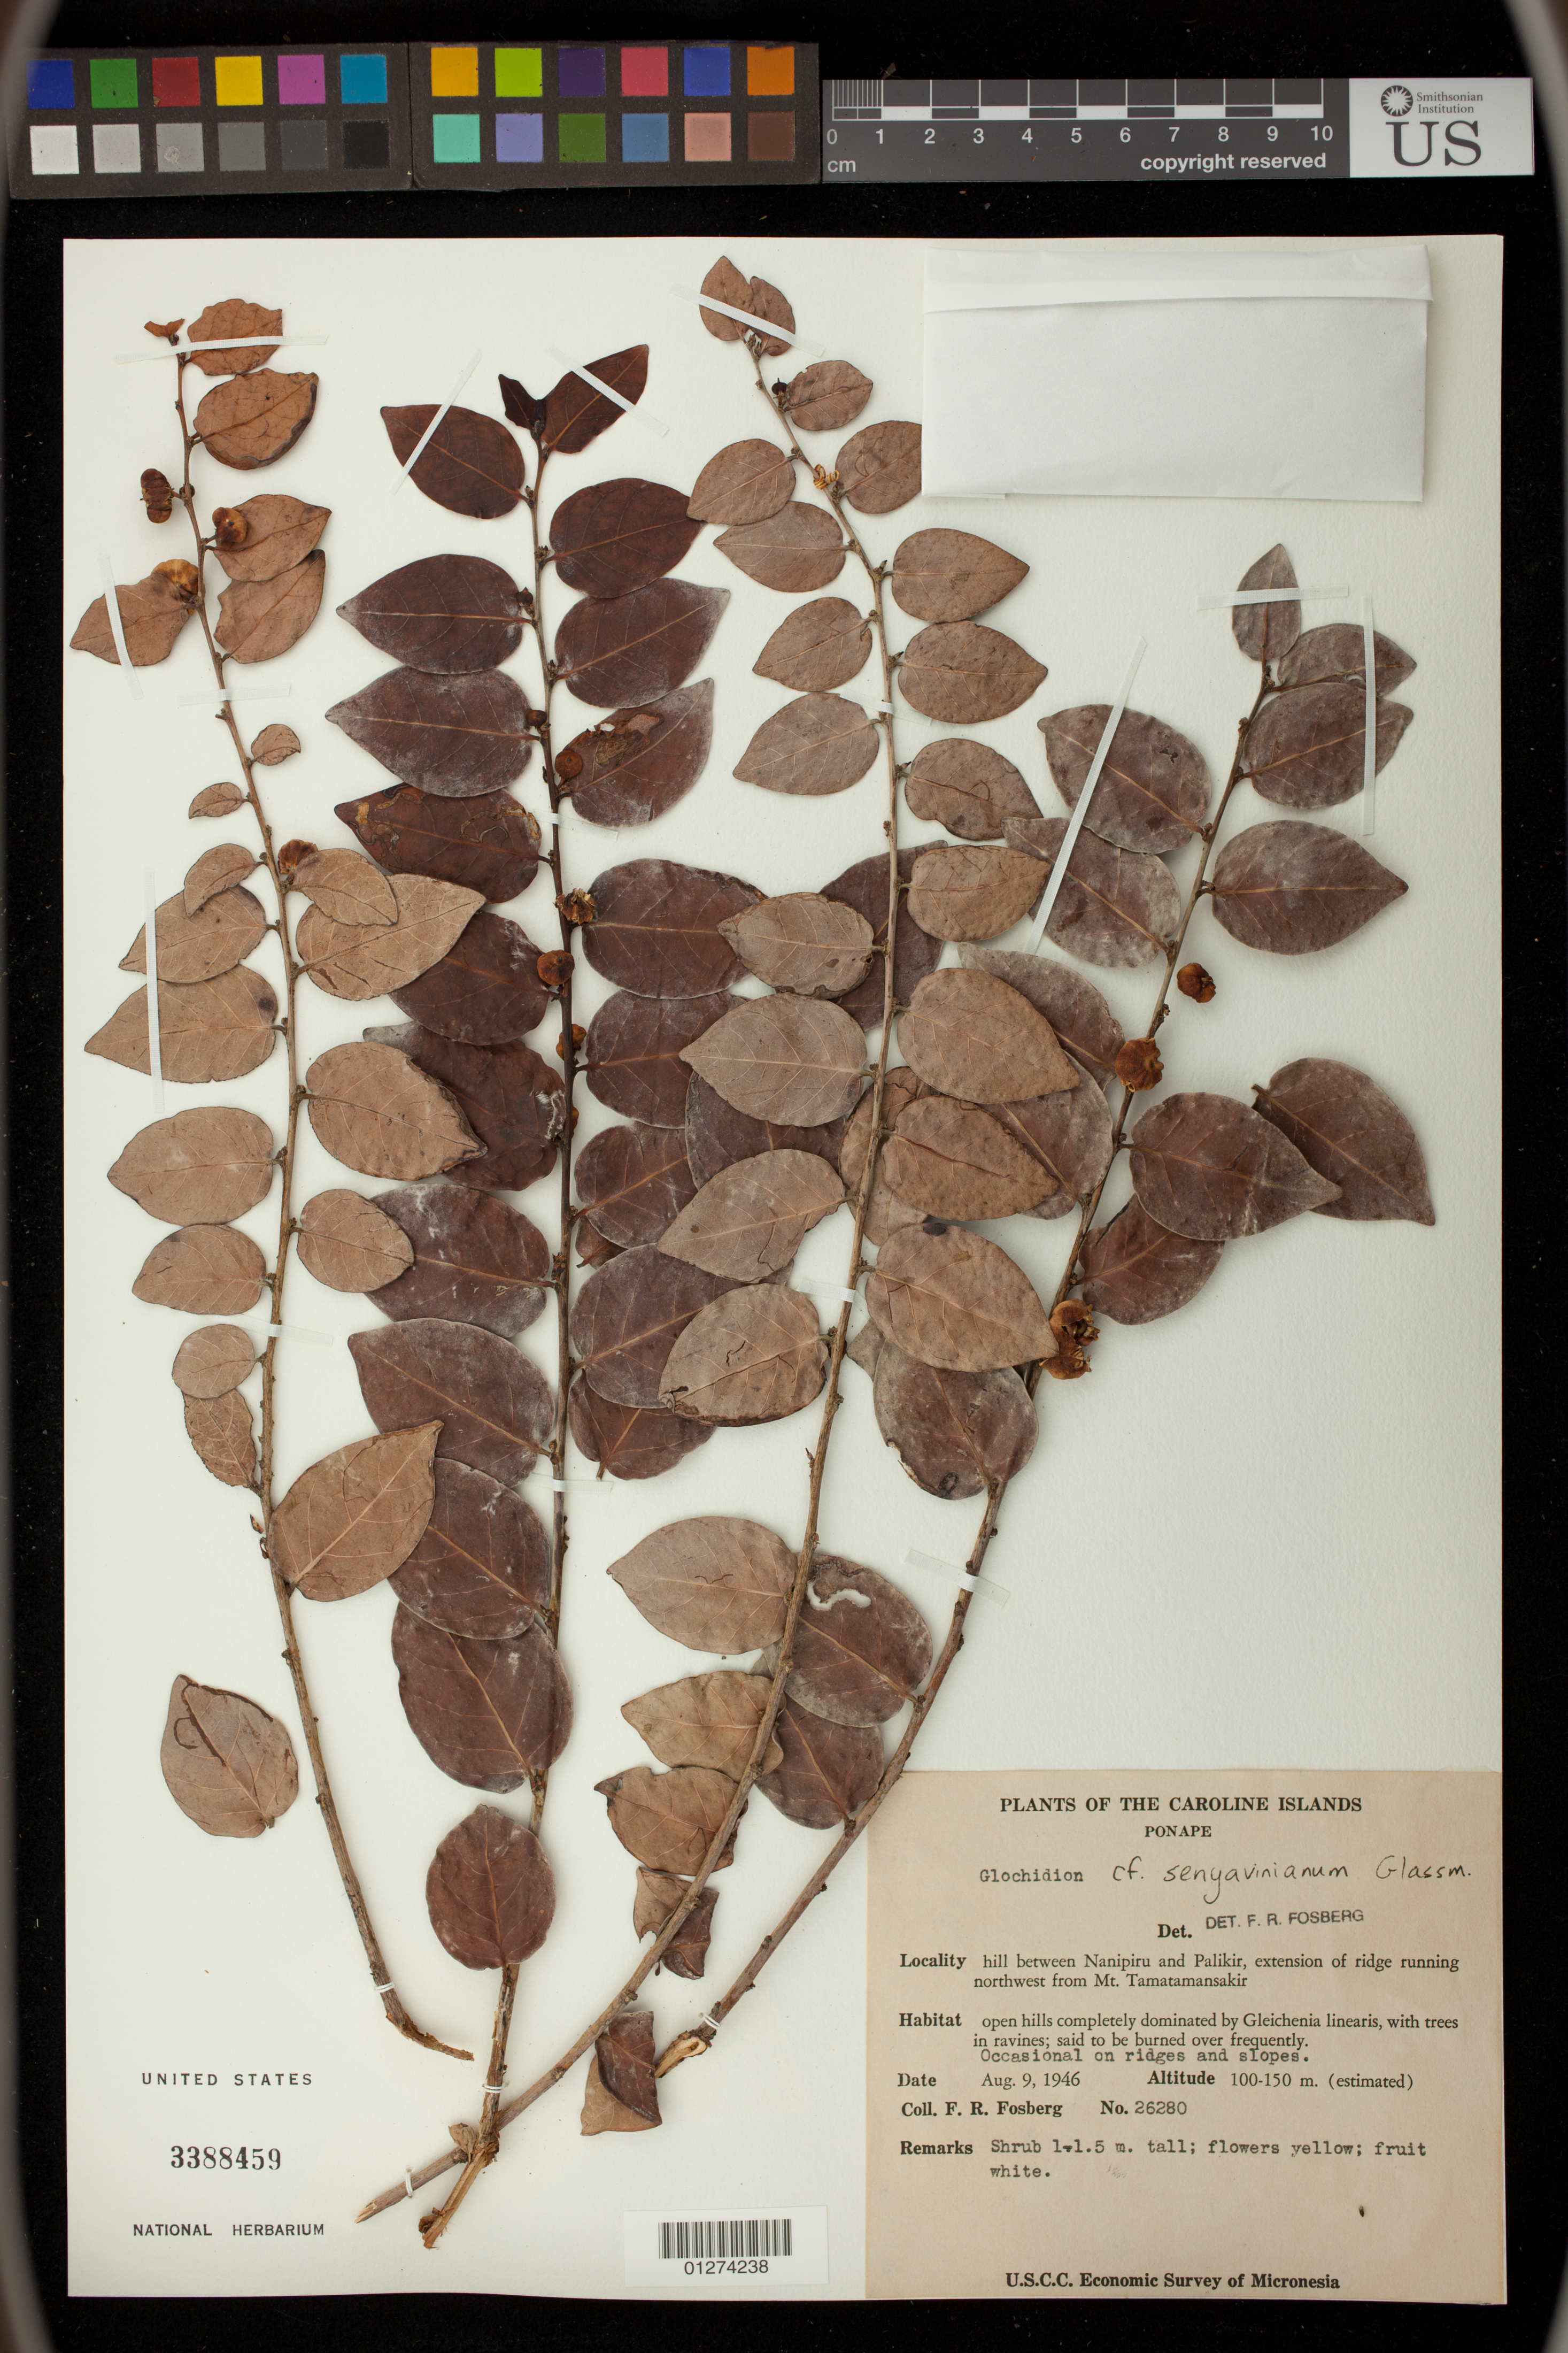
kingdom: Plantae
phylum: Tracheophyta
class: Magnoliopsida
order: Malpighiales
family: Phyllanthaceae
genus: Phyllanthus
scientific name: Phyllanthus senyavinianus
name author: (Glassman) W.L. Wagner & Lorence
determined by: Wagner, W. L., (BOT), Smithsonian Institution - National Museum of Natural History (UNITED STATES)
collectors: F. R. Fosberg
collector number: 26280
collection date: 1946-08-09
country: Micronesia, Federated States of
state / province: Pohnpei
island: Pohnpei [Ponape]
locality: Caroline Islands: Pohnpei Island (formerly Ponape).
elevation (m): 100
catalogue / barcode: US 3388459